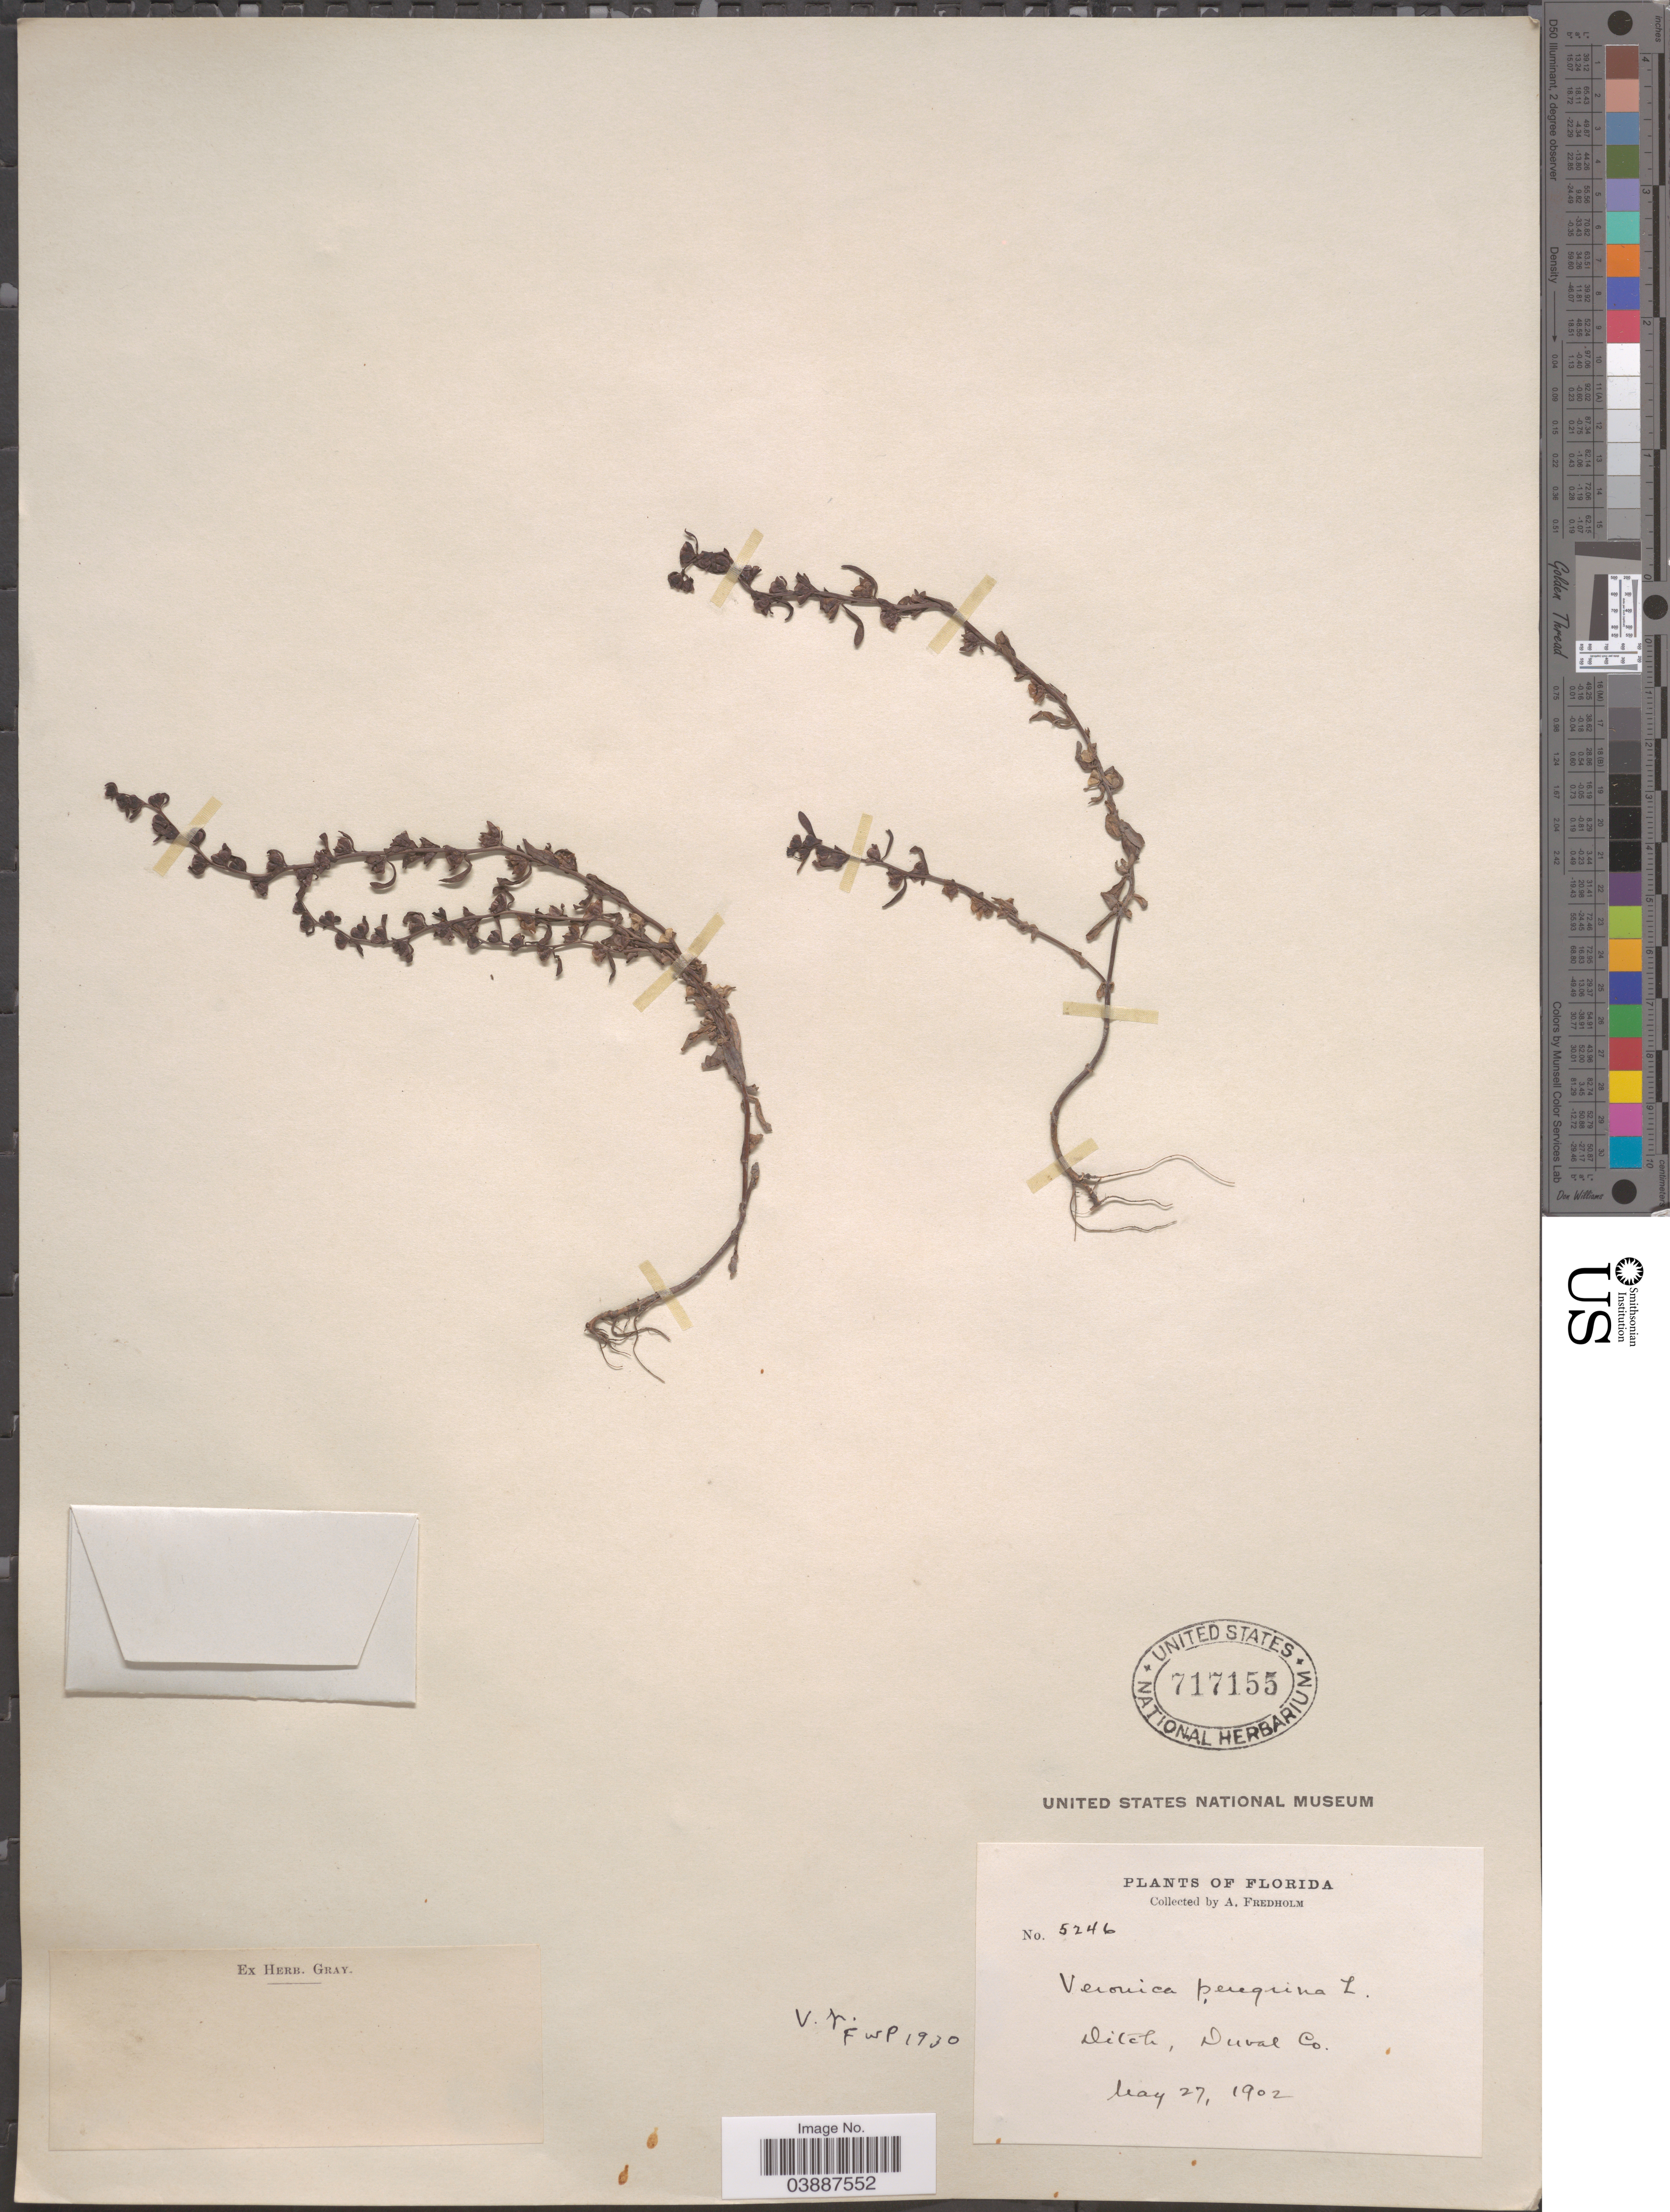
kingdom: Plantae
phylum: Tracheophyta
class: Magnoliopsida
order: Lamiales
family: Plantaginaceae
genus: Veronica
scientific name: Veronica peregrina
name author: L.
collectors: A. Fredholm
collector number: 5246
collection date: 1902-05-27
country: United States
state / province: Florida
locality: Ditch, Duval Co.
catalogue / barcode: US 717155